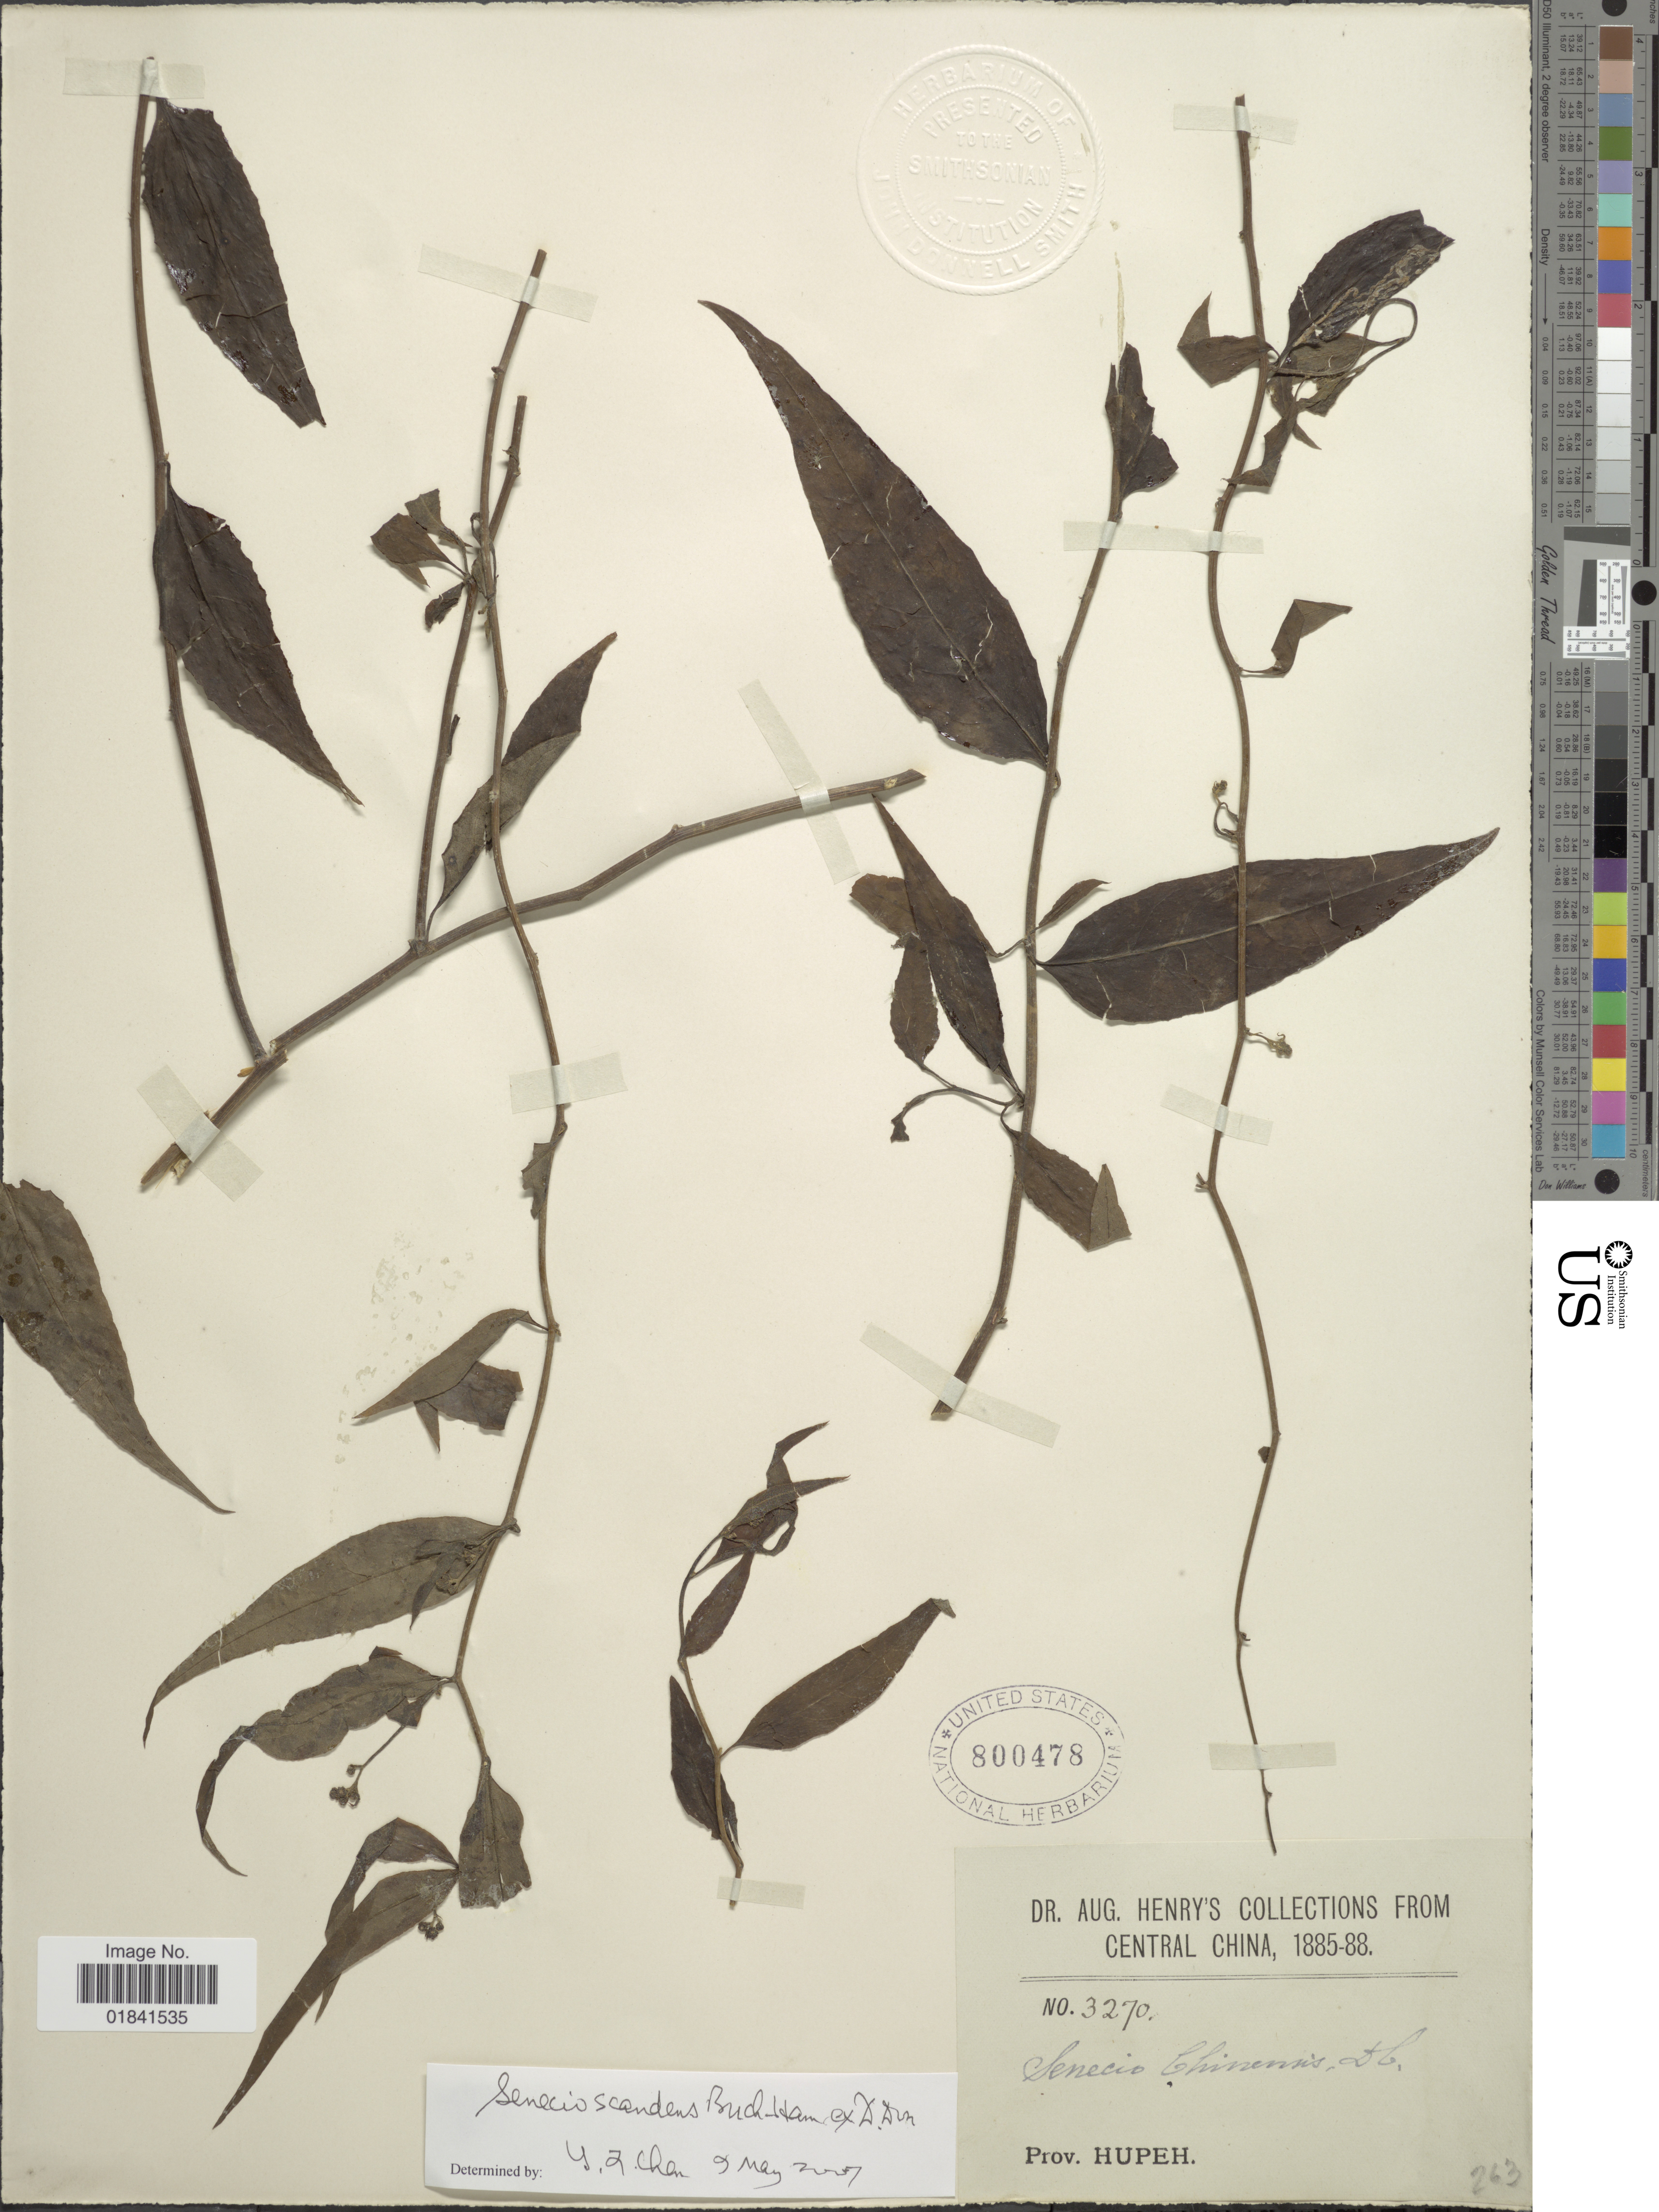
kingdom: Plantae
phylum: Tracheophyta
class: Magnoliopsida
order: Asterales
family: Asteraceae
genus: Senecio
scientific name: Senecio scandens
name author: Buch.-Ham. ex D. Don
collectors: A. Henry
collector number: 3270/263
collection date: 1885/1888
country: China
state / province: Hubei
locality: Central China, Prov. Hupeh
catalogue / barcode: US 800478